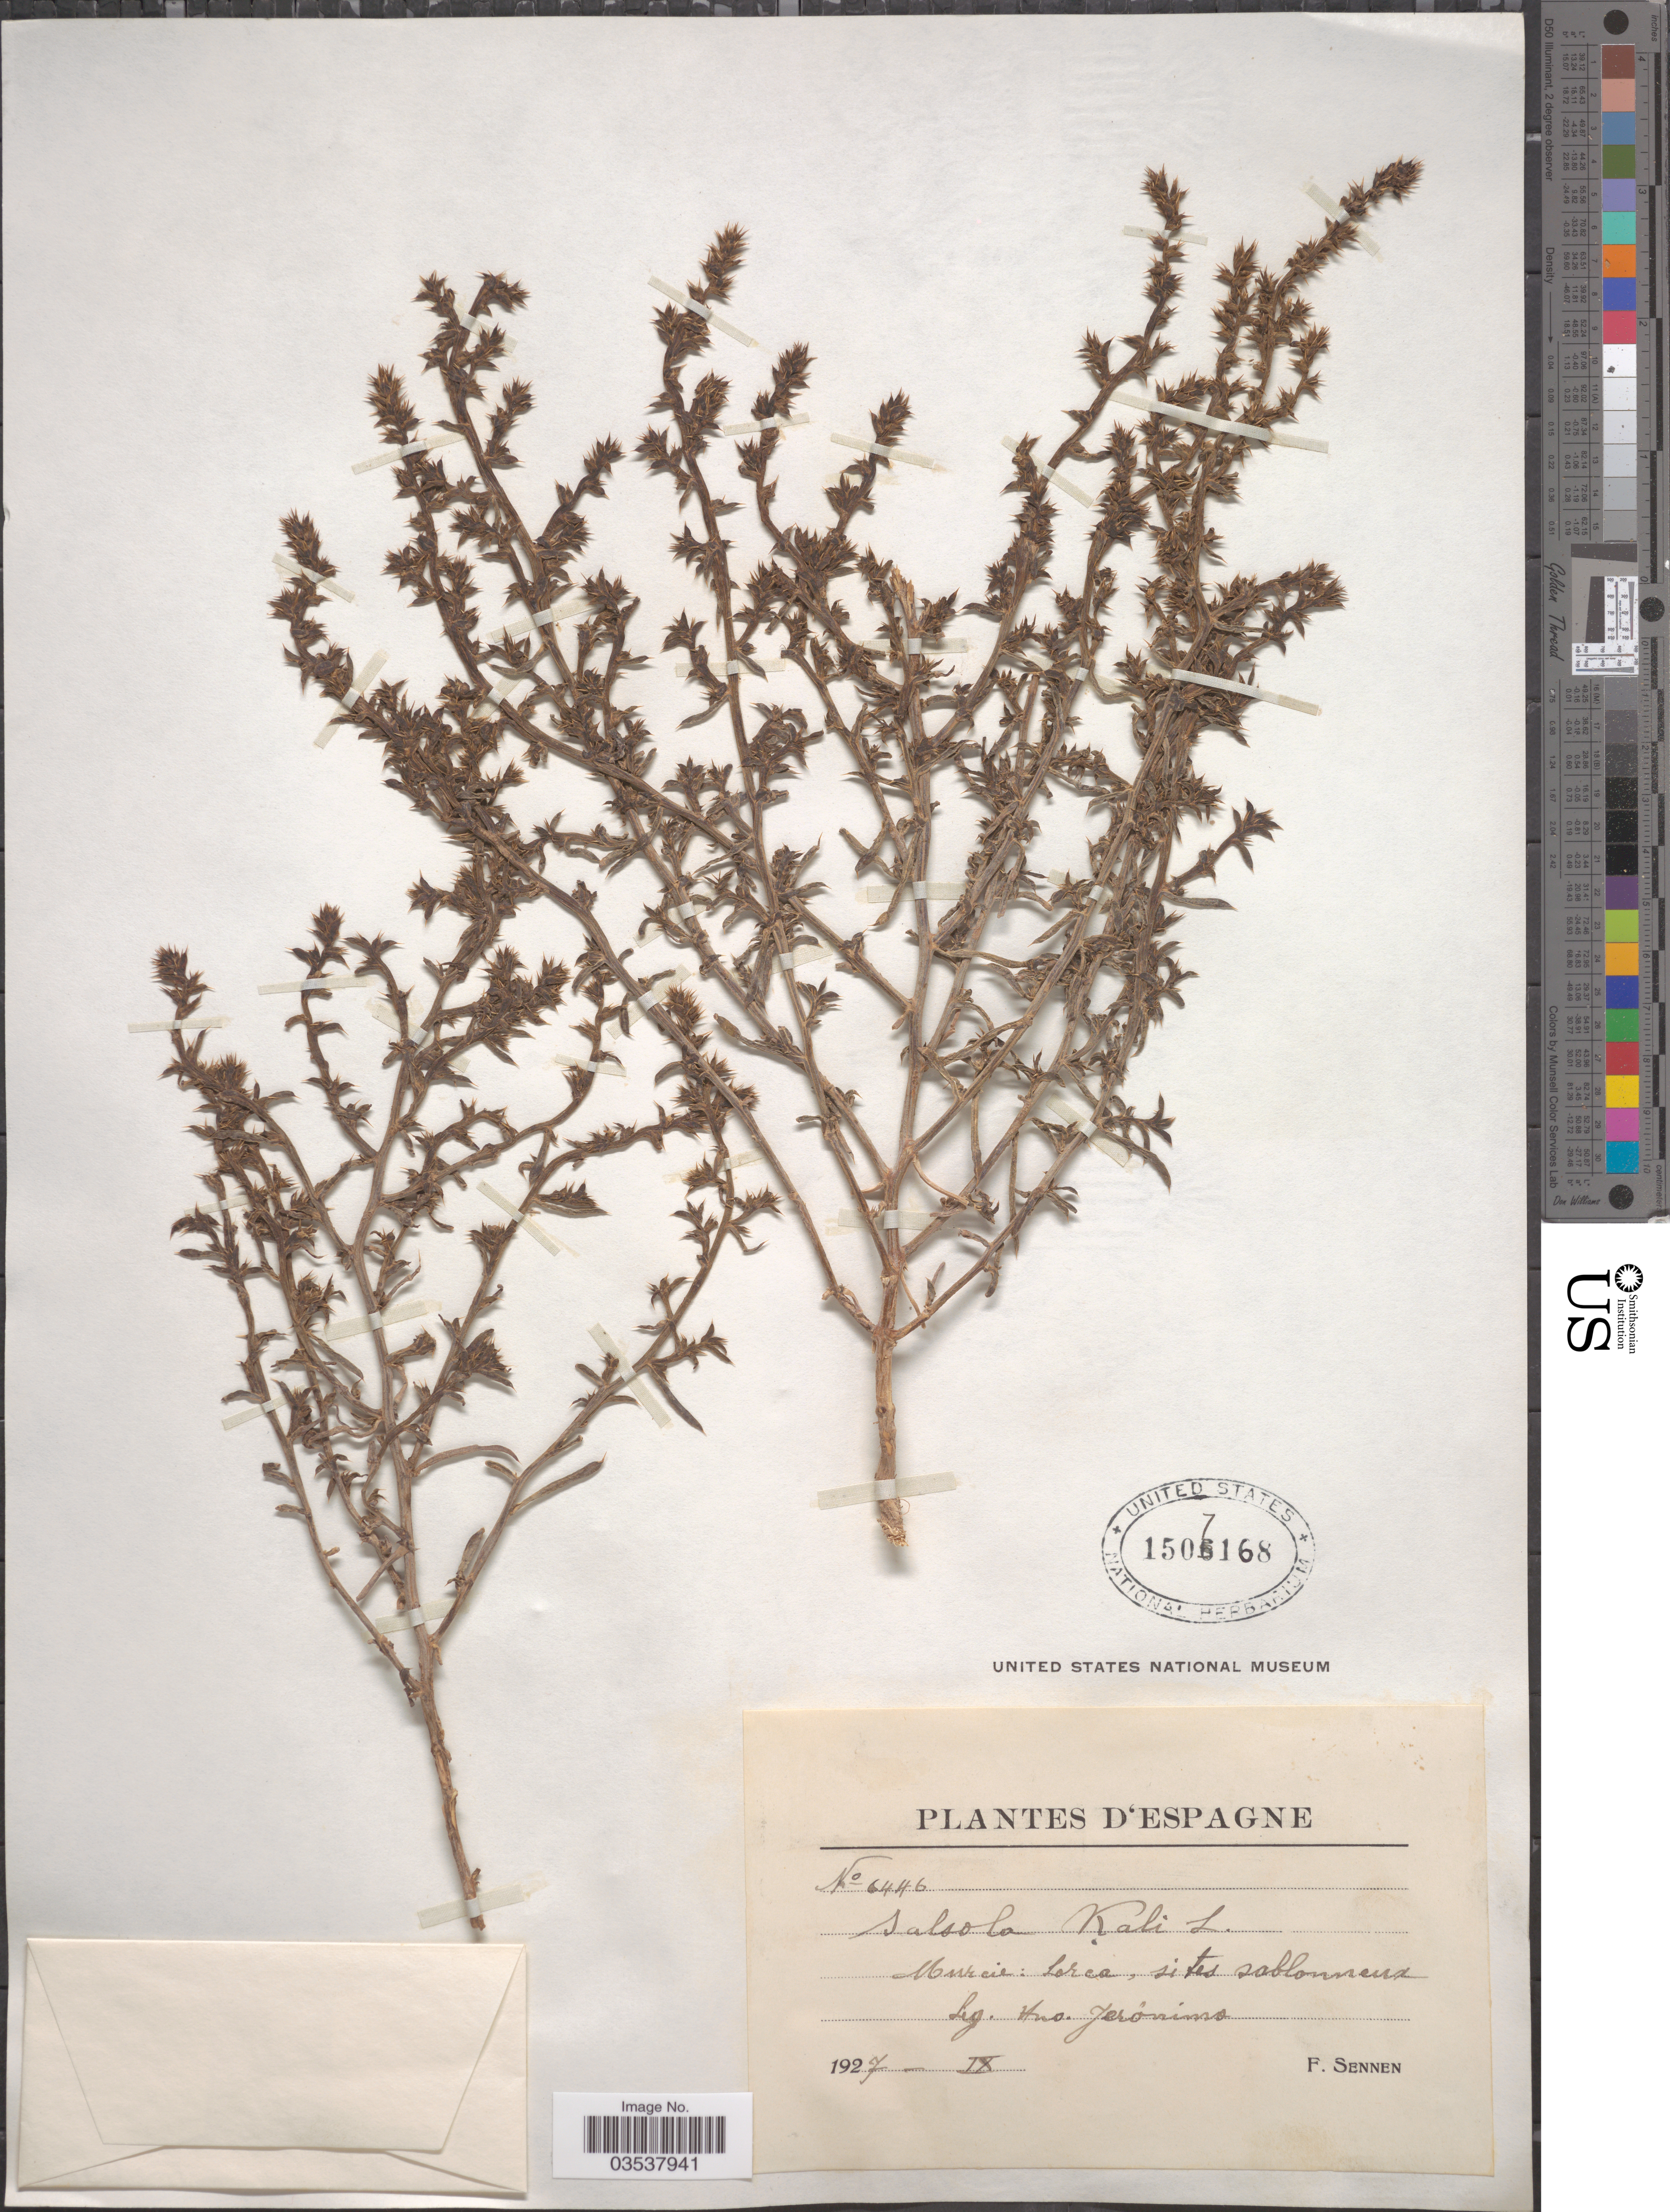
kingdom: Plantae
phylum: Tracheophyta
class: Magnoliopsida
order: Caryophyllales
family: Amaranthaceae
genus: Salsola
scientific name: Salsola kali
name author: L.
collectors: H. Jerónimo & E. Sennen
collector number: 6446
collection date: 1927-09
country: Spain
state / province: Murcia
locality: Espagne. Murice: Lorca, sites sablonneux.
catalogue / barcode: US 1507168